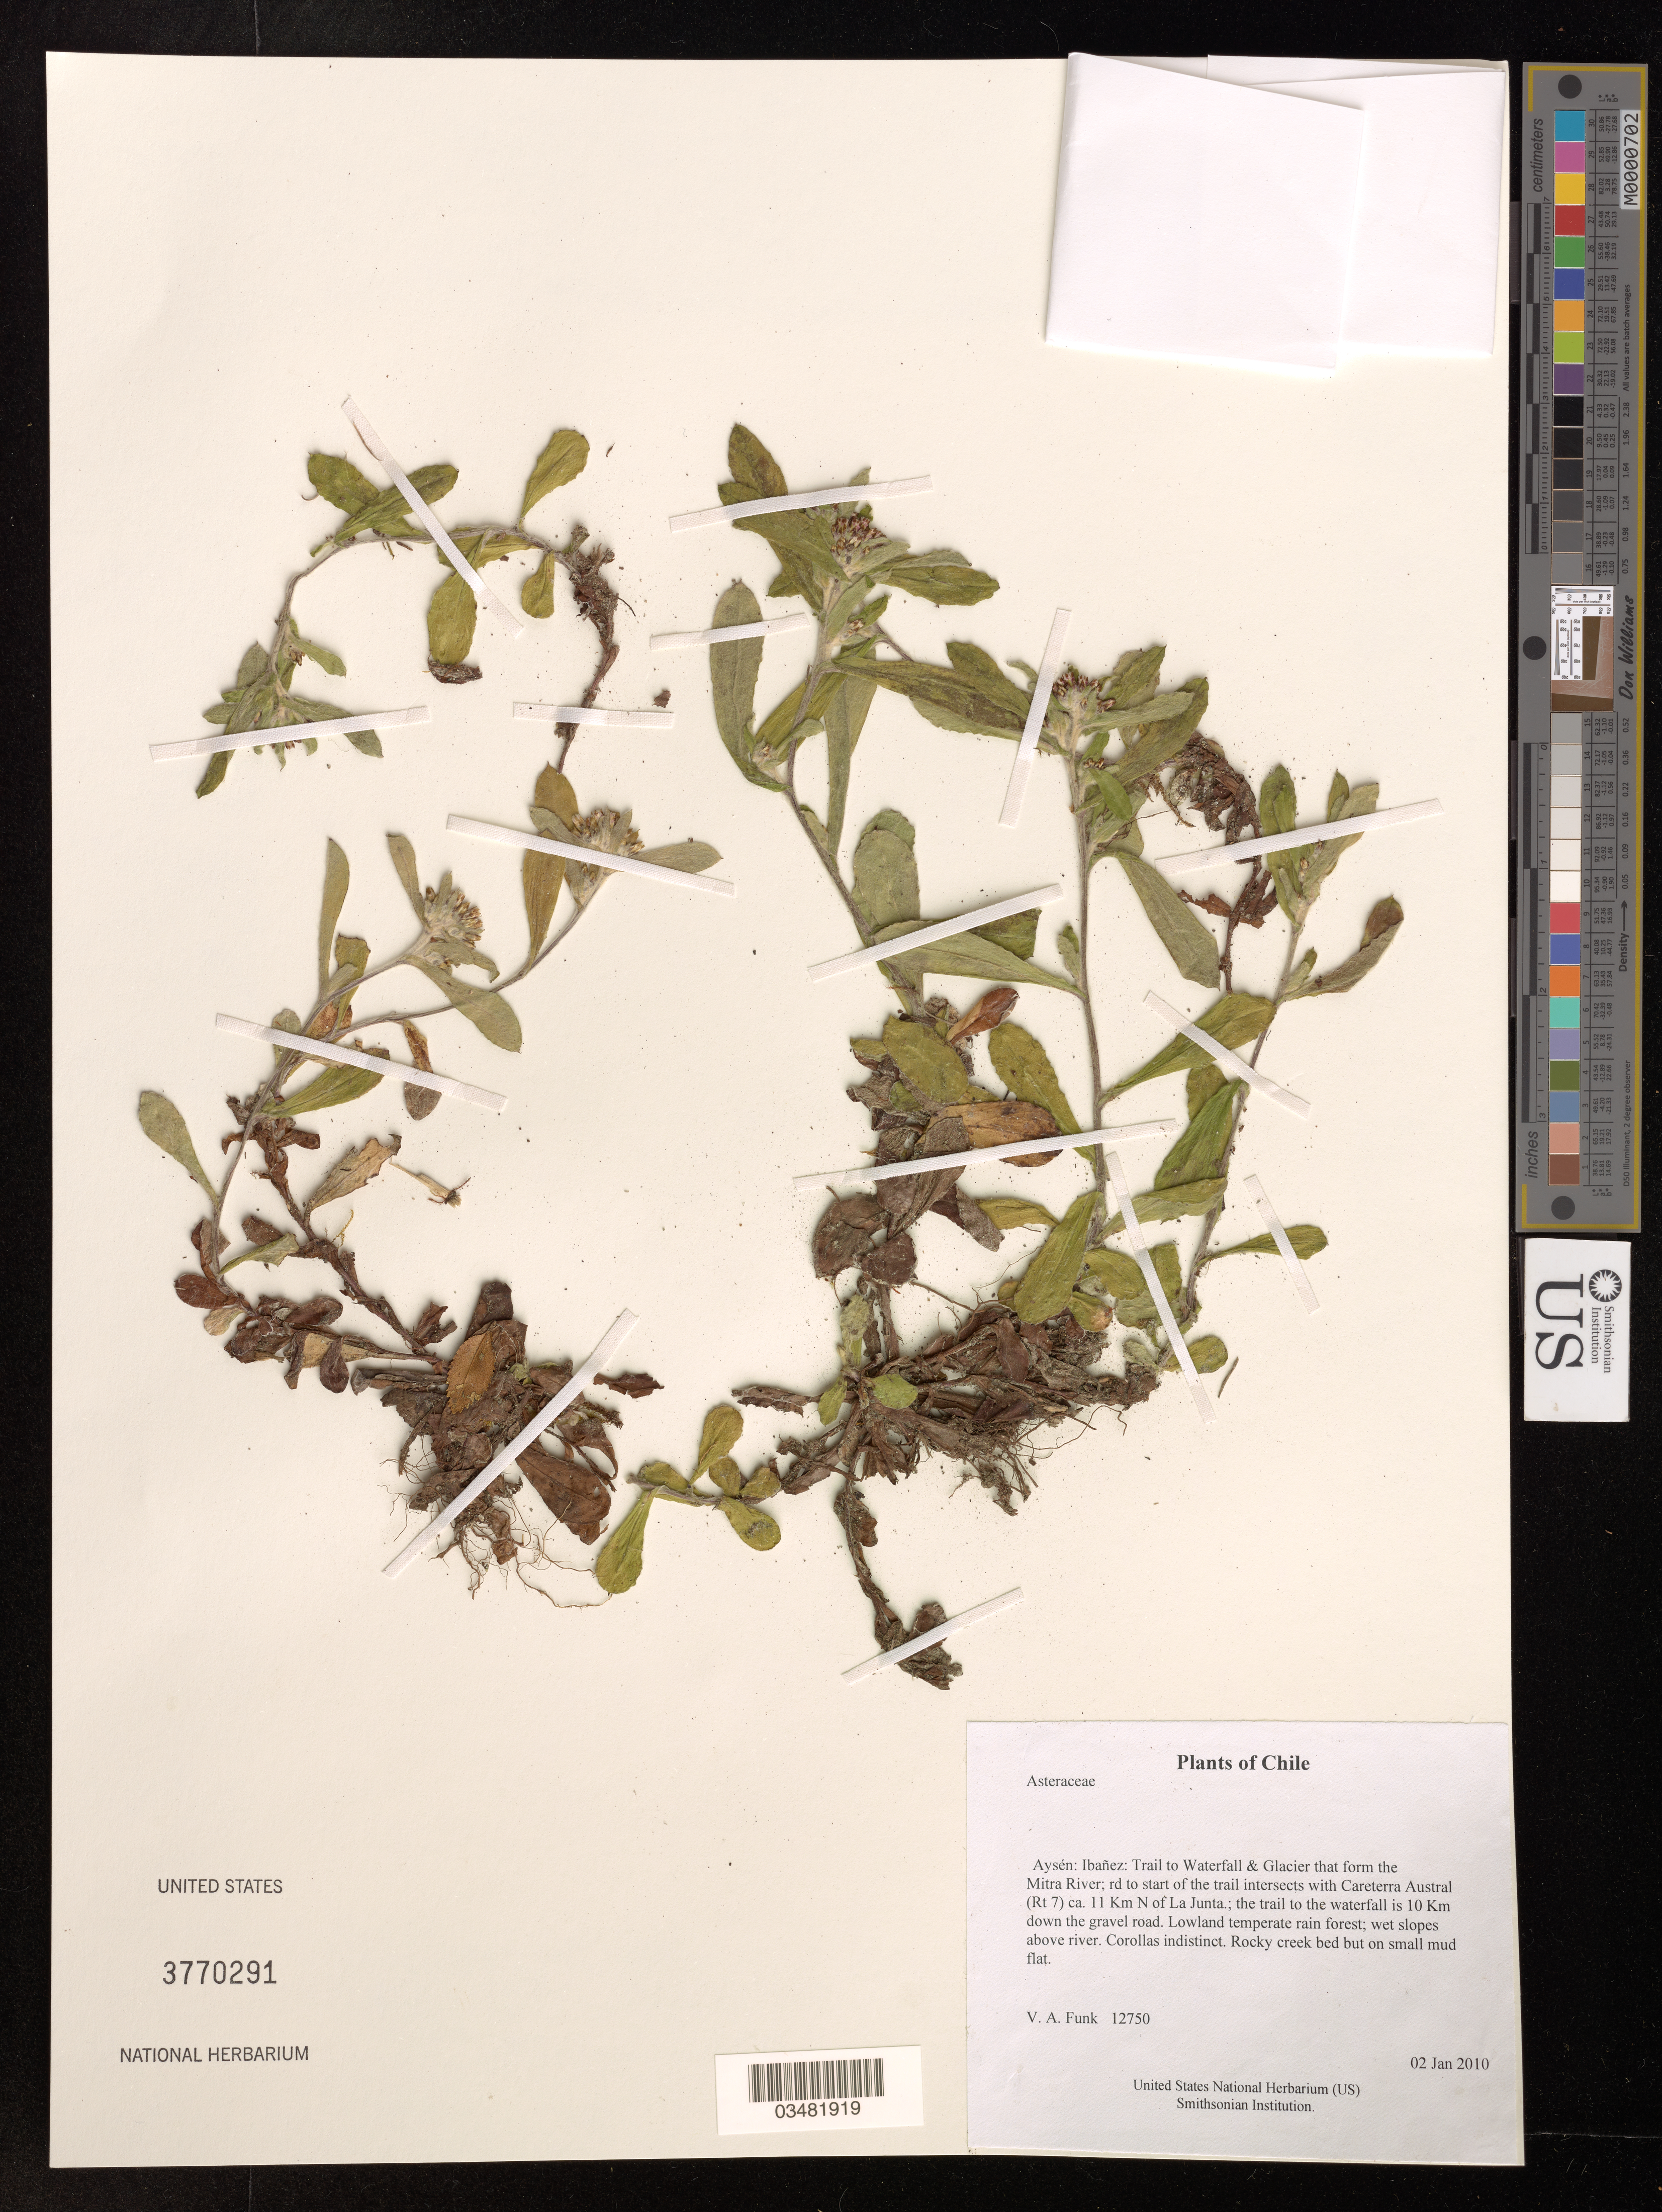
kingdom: Plantae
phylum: Tracheophyta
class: Magnoliopsida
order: Asterales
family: Asteraceae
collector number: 12750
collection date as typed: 2 Jan 2010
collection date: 2010-01-02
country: Chile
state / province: Aisén (XI)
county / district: Ibañez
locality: Trail to Waterfall & Glacier that form the Mitra River; rd to start of the trail intersects with Careterra Austral (Rt 7) ca. 11 Km N of La Junta.; the trail to the waterfal is 10 Km down the gravel road.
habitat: Lowland temperate rain forest; wet slopes above river.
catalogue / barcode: US 3770291